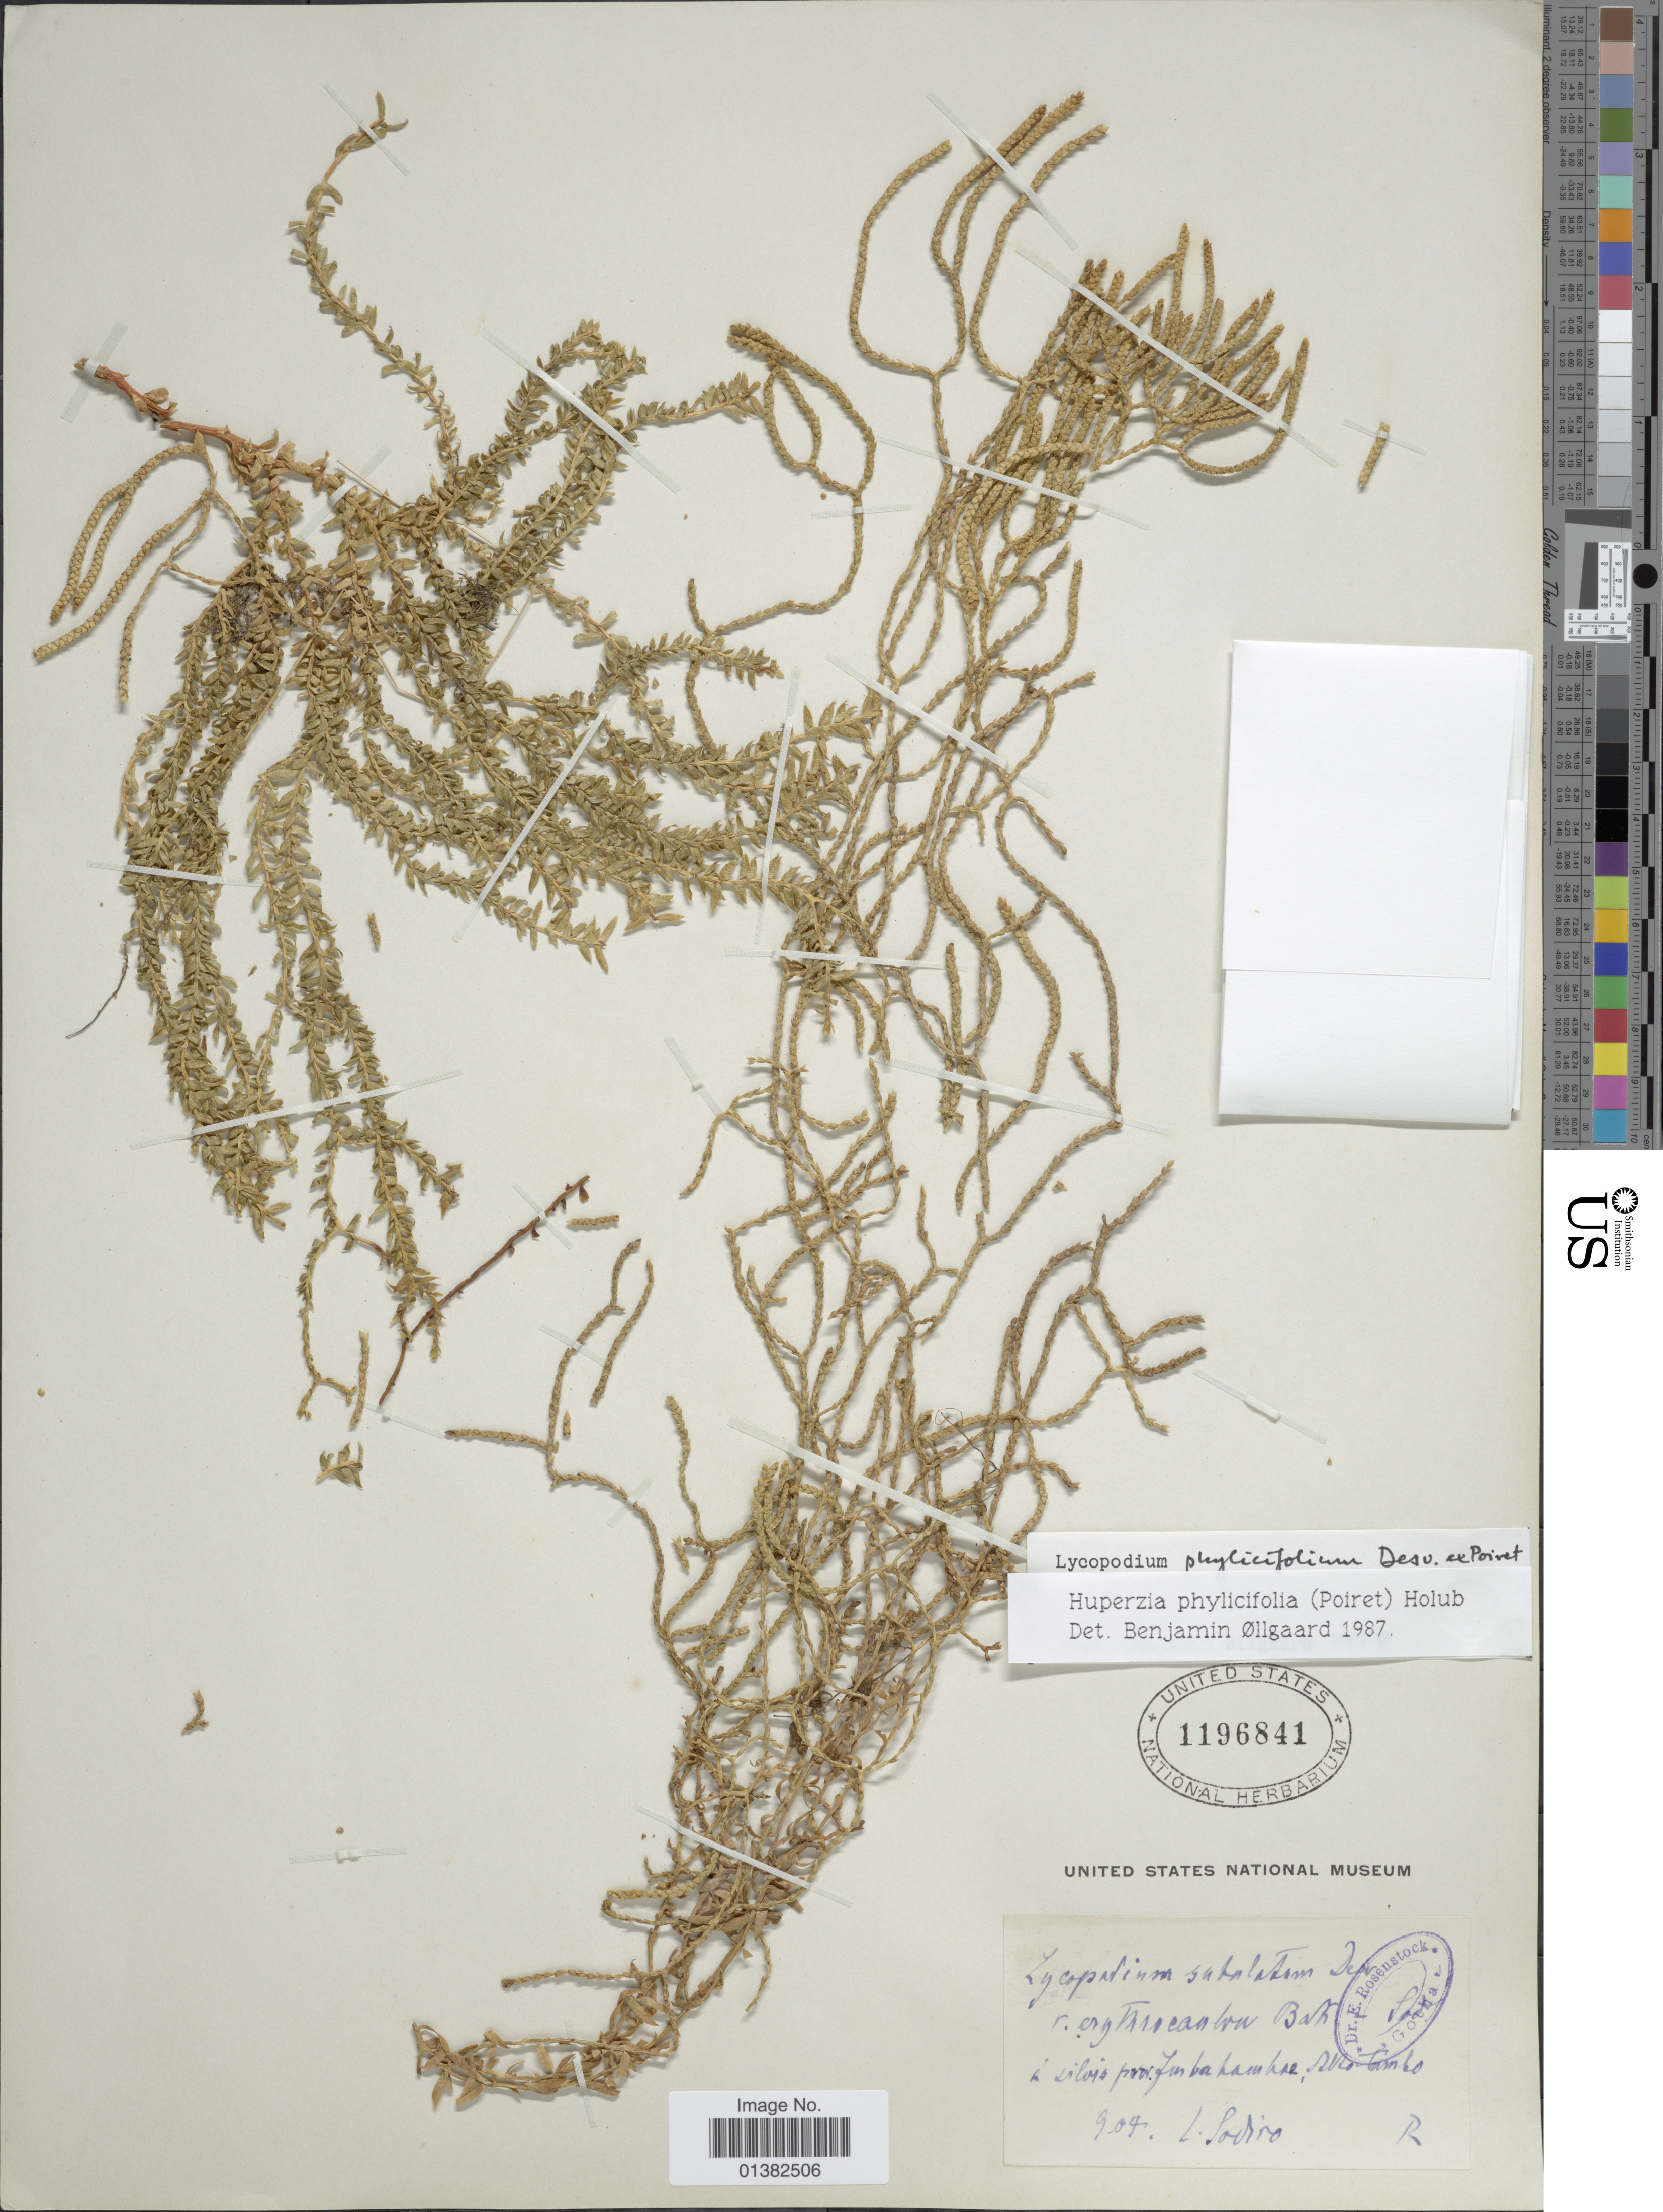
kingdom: Plantae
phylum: Tracheophyta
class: Lycopodiopsida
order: Lycopodiales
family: Lycopodiaceae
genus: Phlegmariurus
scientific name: Phlegmariurus phylicifolius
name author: (Desv. ex Poir.) B. Øllg.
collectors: L. Sodiro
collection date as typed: Transcribed d/m/y: /9/4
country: Ecuador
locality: In silvis prov. Junbahambae, Mo Tambo [interpreted]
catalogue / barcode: US 1196841